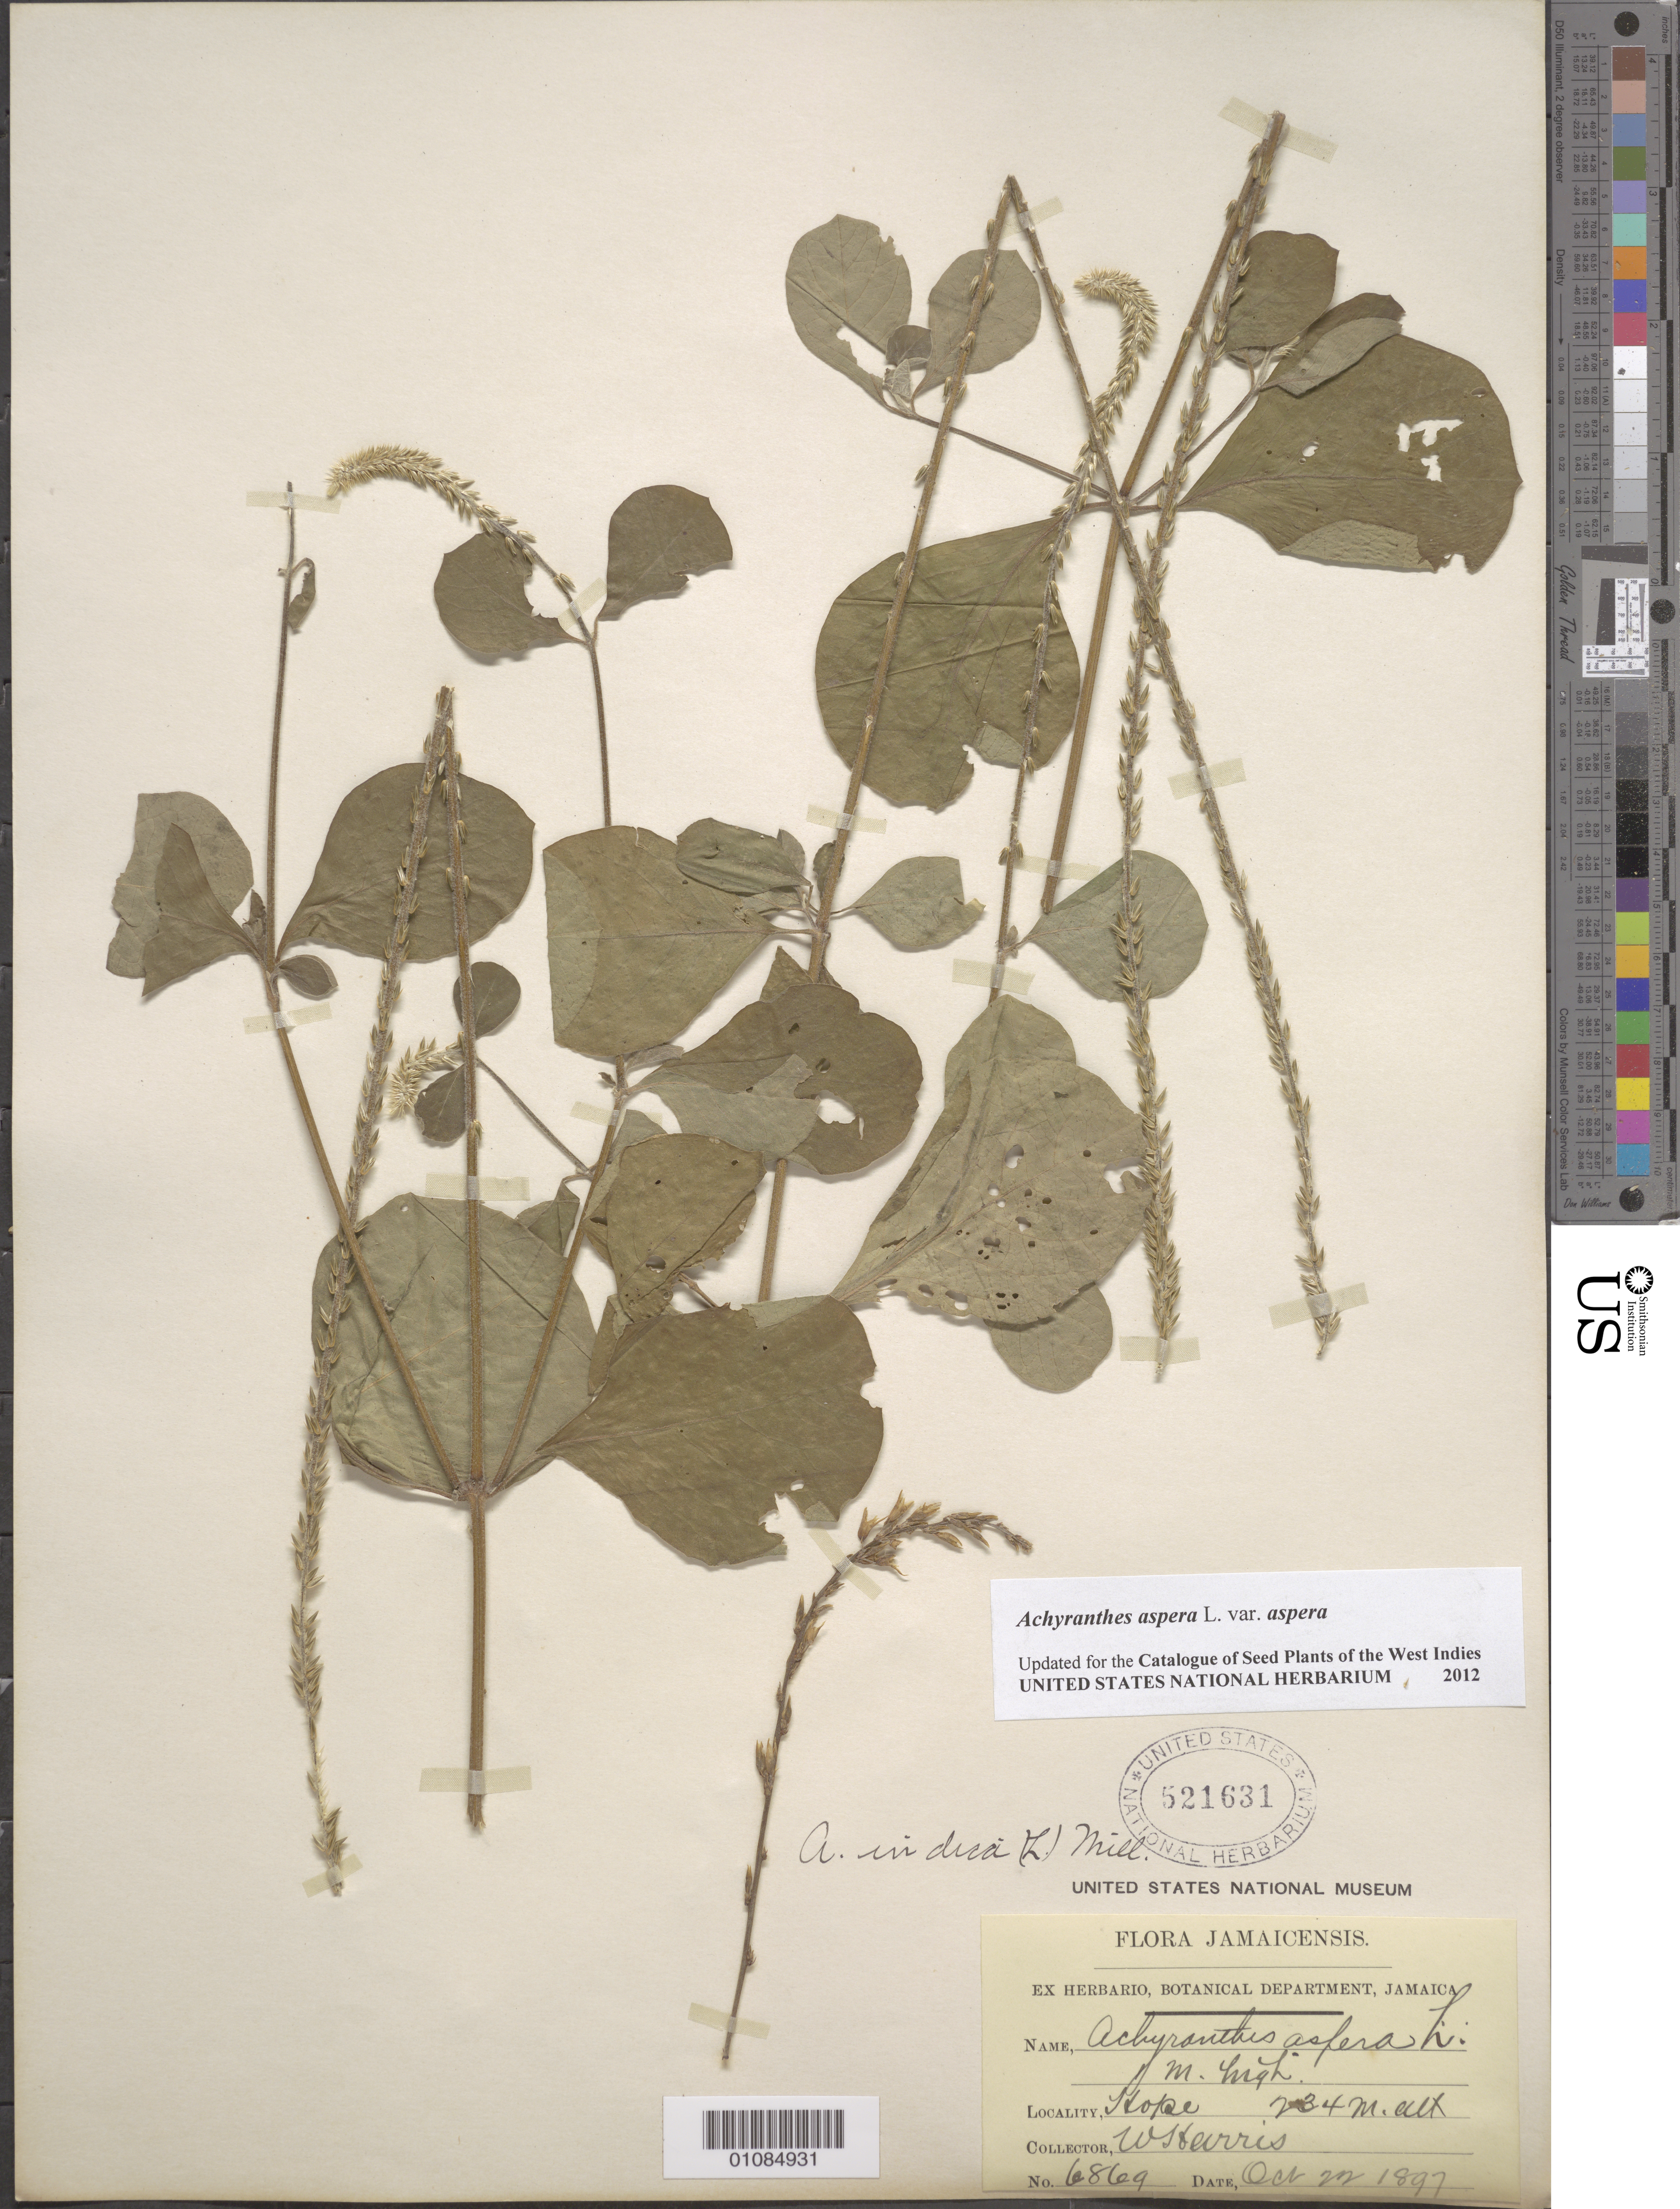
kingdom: Plantae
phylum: Tracheophyta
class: Magnoliopsida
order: Caryophyllales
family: Amaranthaceae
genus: Achyranthes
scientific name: Achyranthes aspera var. aspera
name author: L.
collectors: W. Harris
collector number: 6869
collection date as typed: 22 Oct 1897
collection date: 1897-10-22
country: Jamaica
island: Jamaica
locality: Hope.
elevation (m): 234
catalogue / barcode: US 521631